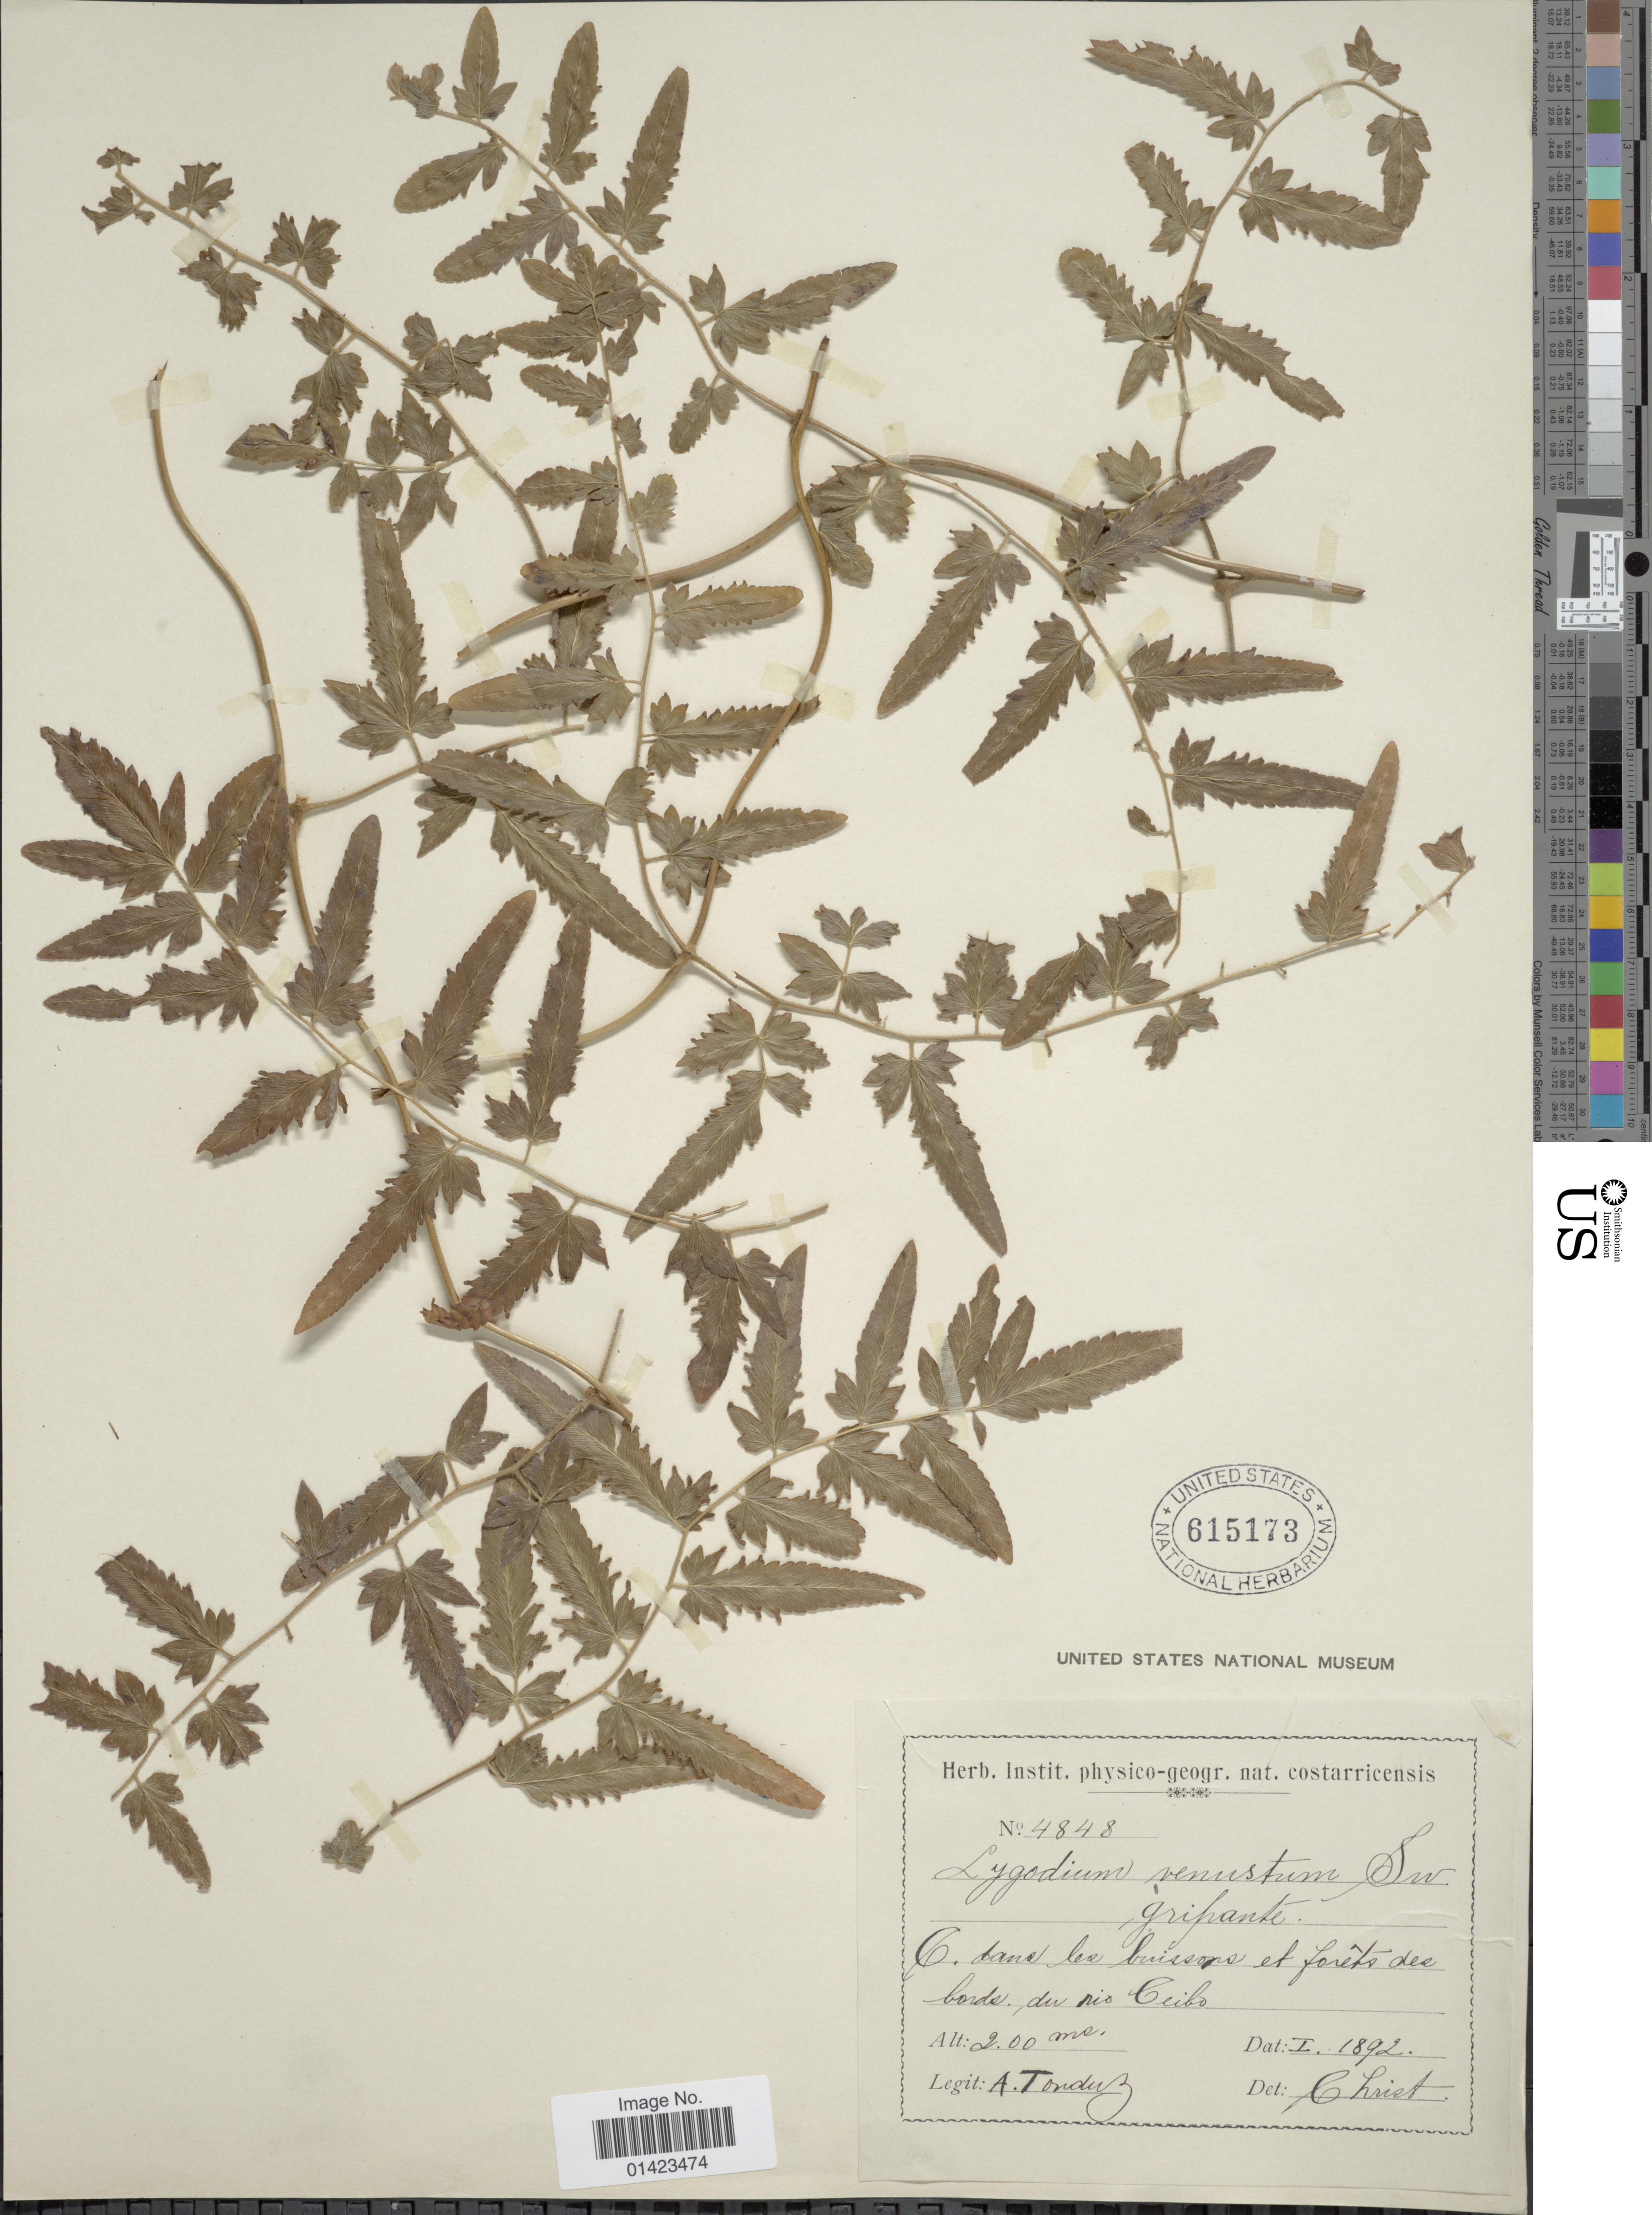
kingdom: Plantae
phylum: Tracheophyta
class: Polypodiopsida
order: Schizaeales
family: Lygodiaceae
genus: Lygodium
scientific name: Lygodium venustum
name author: Sw.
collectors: A. Tonduz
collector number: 4848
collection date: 1892-01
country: Costa Rica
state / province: Puntarenas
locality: C. dans les buissons et forets des bords, du Rio Ceibo.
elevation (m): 200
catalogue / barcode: US 615173